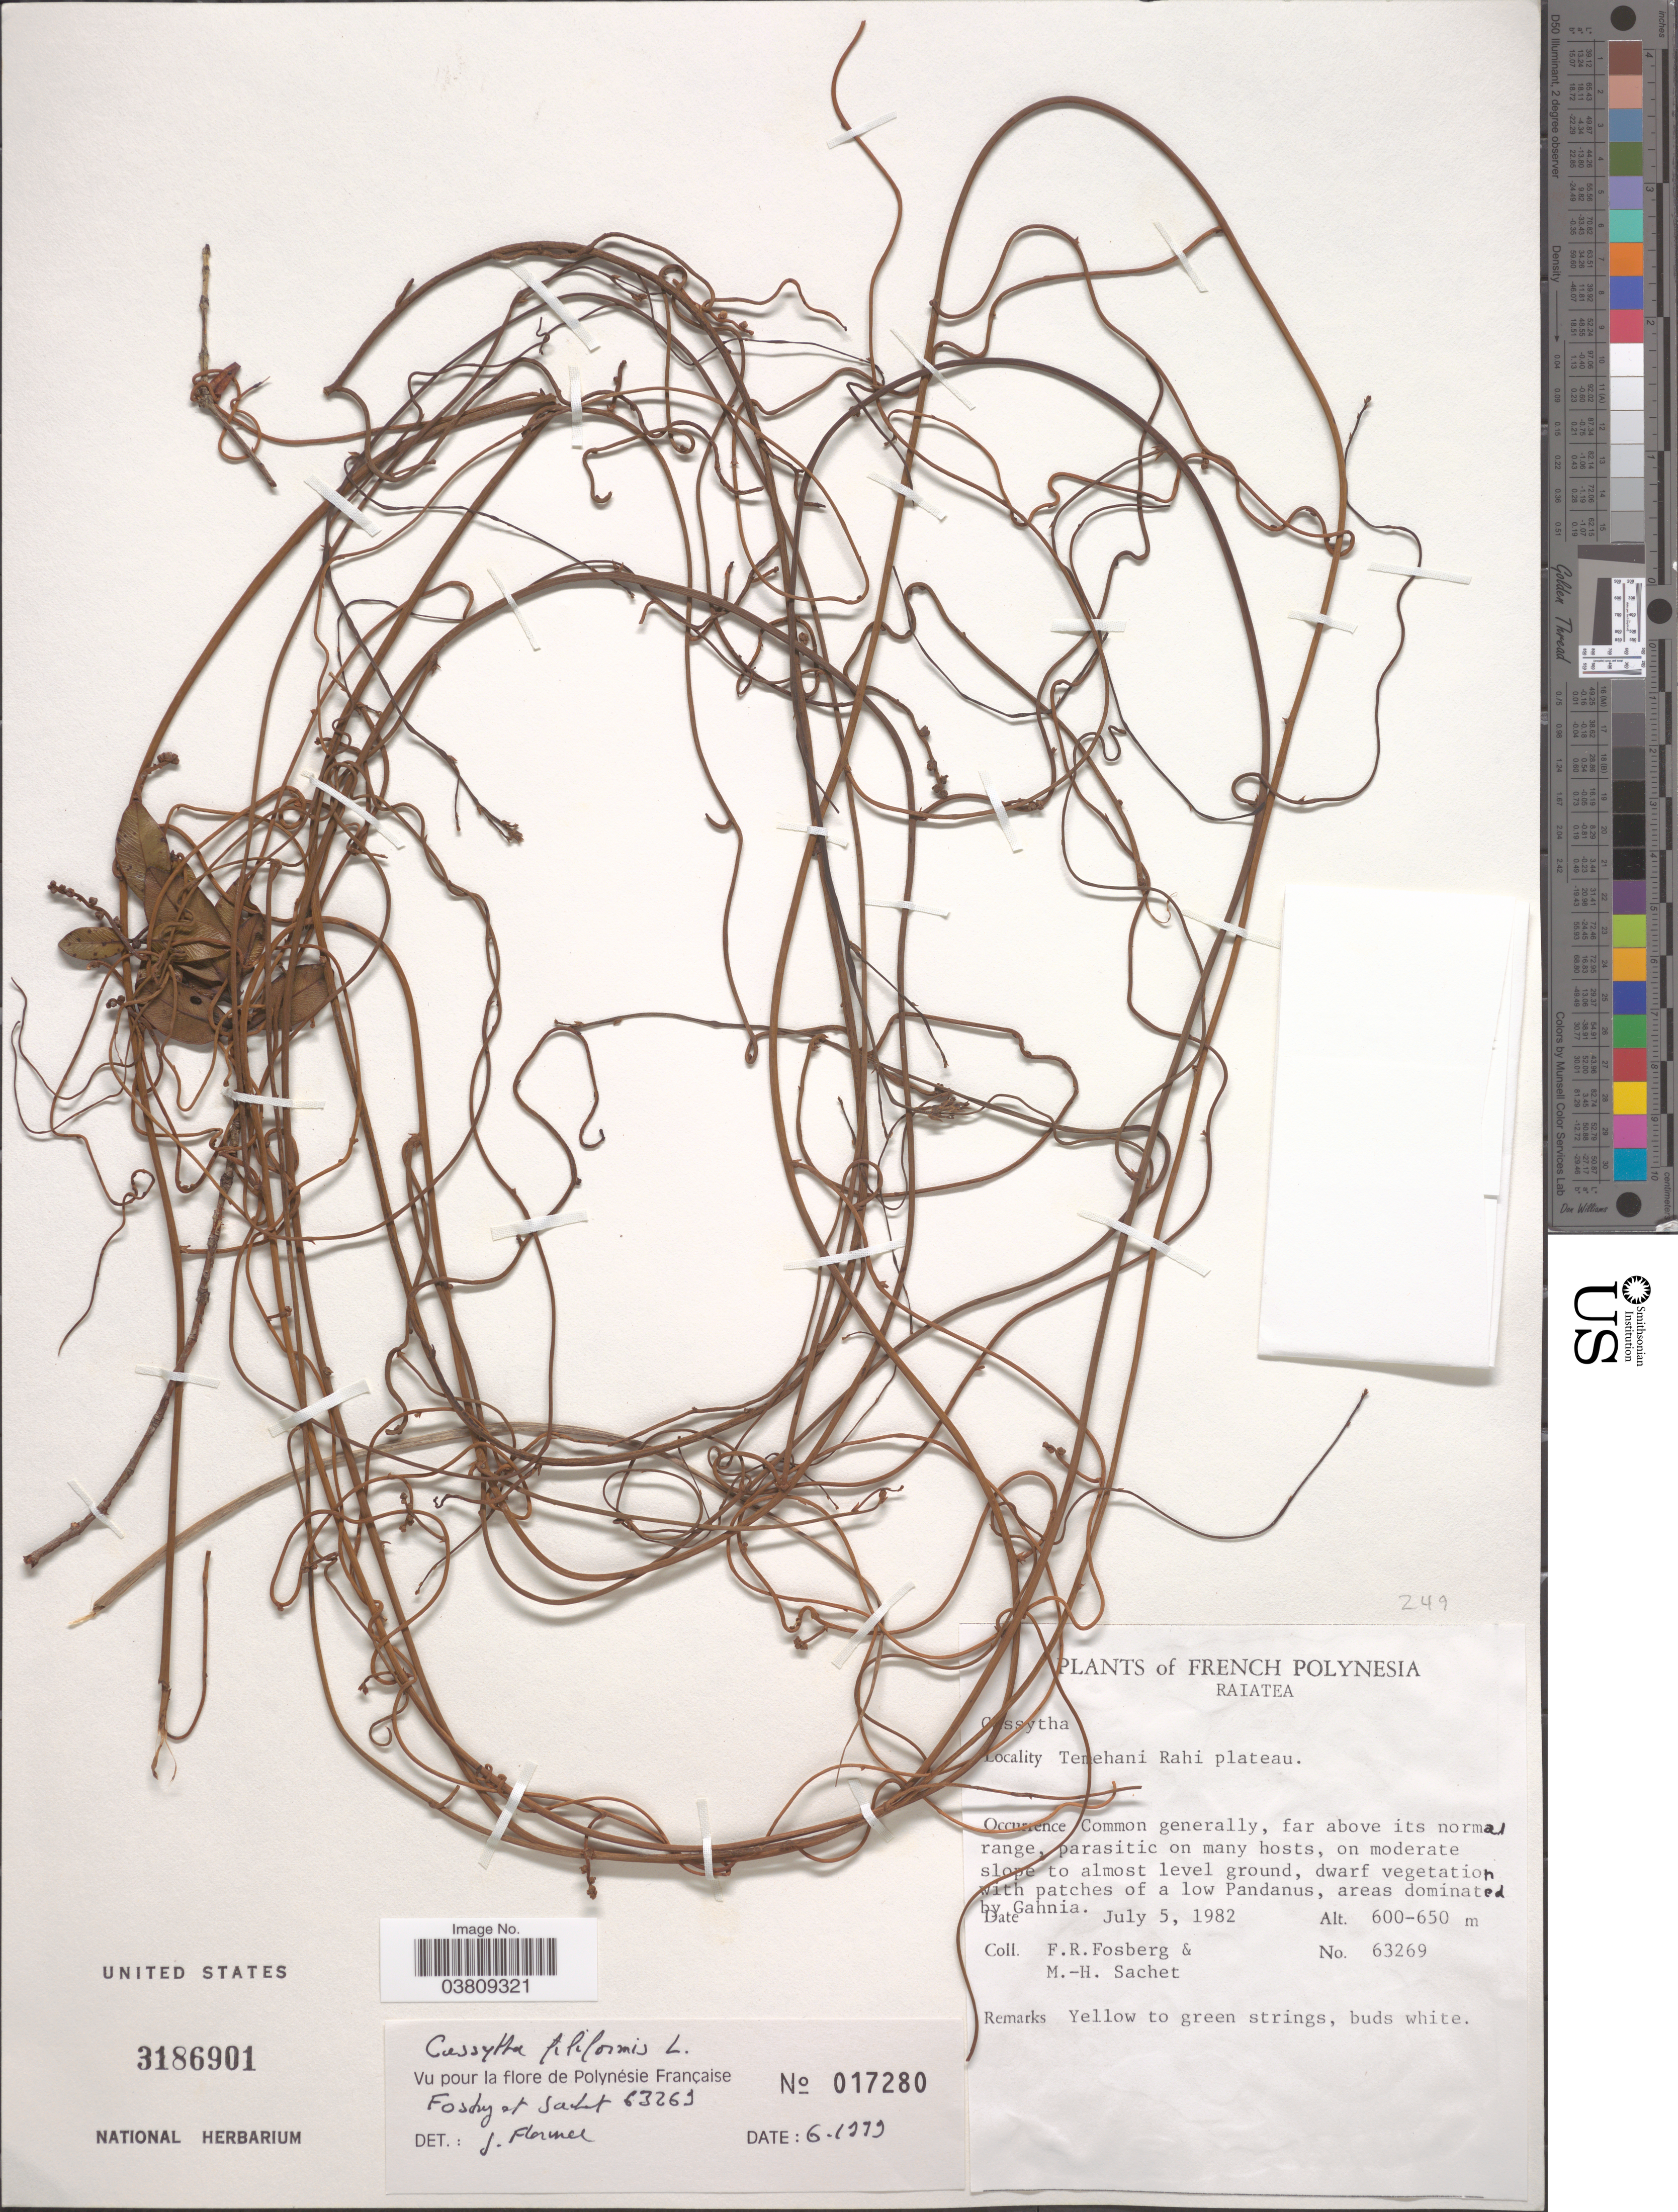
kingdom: Plantae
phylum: Tracheophyta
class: Magnoliopsida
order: Laurales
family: Lauraceae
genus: Cassytha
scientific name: Cassytha filiformis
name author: L.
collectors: F. R. Fosberg & M.-H. Sachet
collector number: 63269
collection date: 1982-07-05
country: French Polynesia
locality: Raiatea. Temehani Rahi plateau.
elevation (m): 600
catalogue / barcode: US 3186901